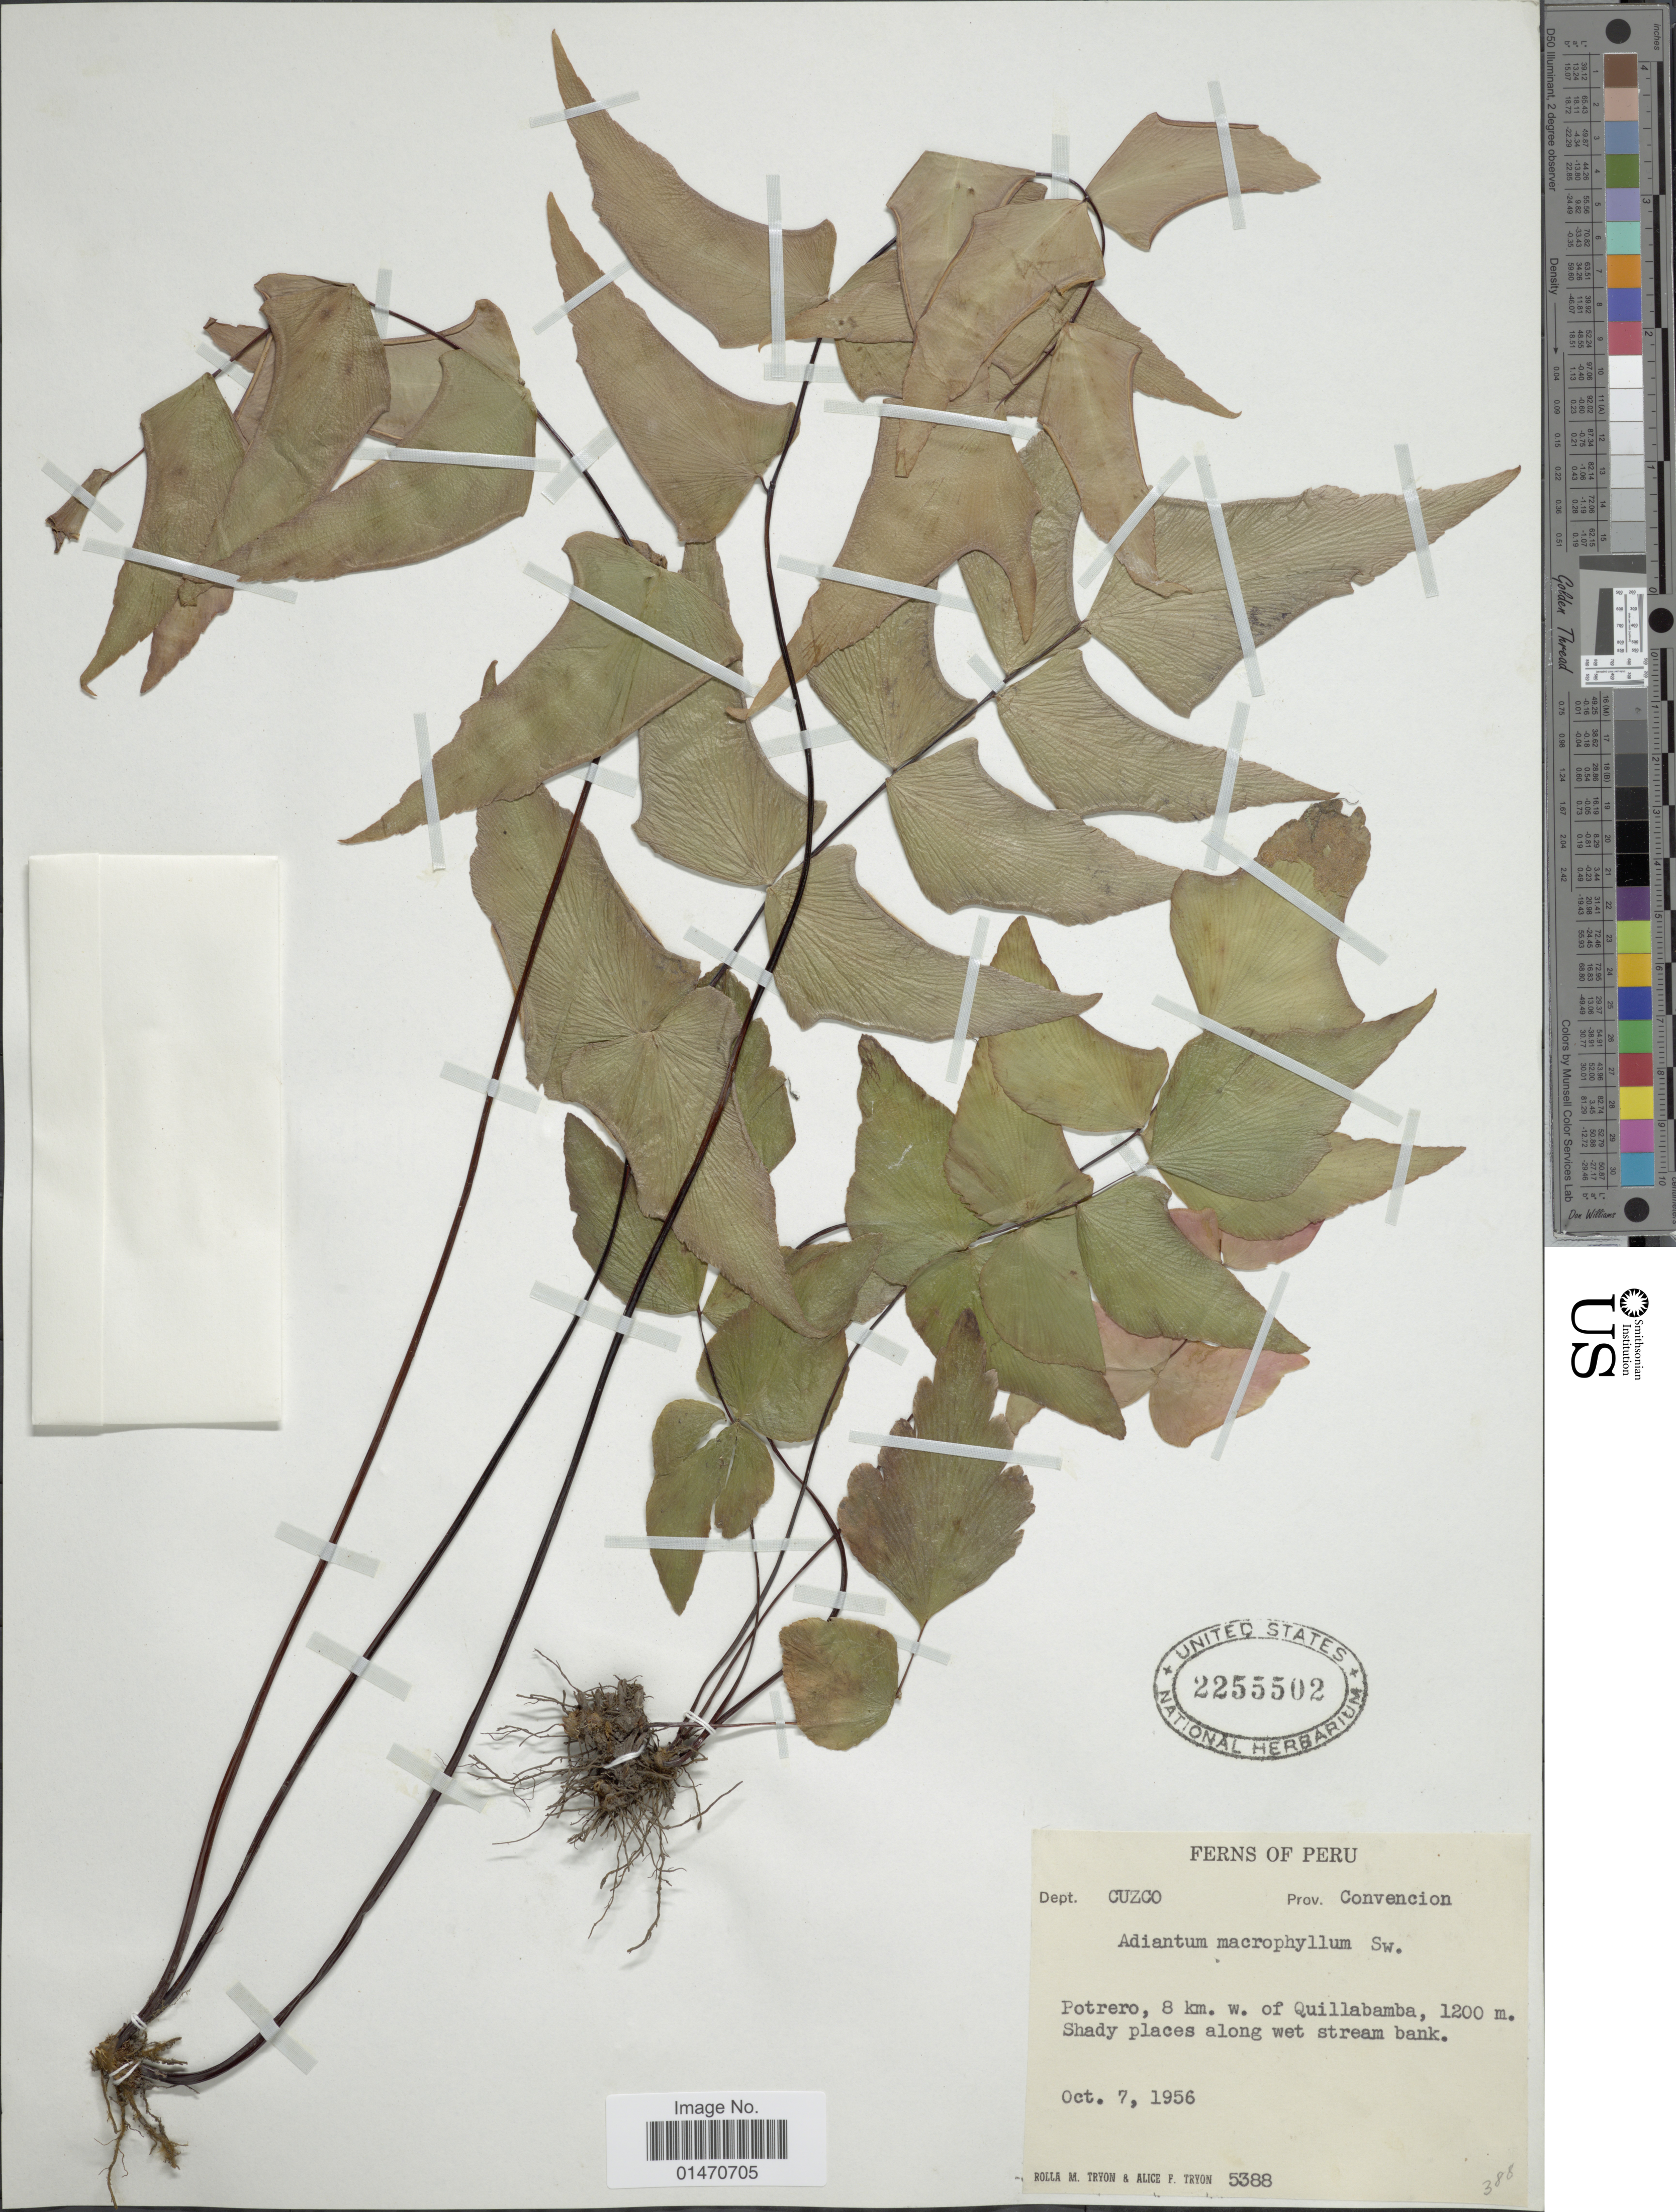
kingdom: Plantae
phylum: Tracheophyta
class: Polypodiopsida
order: Polypodiales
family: Pteridaceae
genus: Adiantum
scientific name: Adiantum macrophyllum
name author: Sw.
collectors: R. M. Tryon & A. F. Tryon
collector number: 5388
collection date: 1956-10-07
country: Peru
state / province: Cusco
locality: Dept. Cuzco, prov. Convencion, Potrero, 8km w. of Quillabamba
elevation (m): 1200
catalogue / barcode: US 2255502